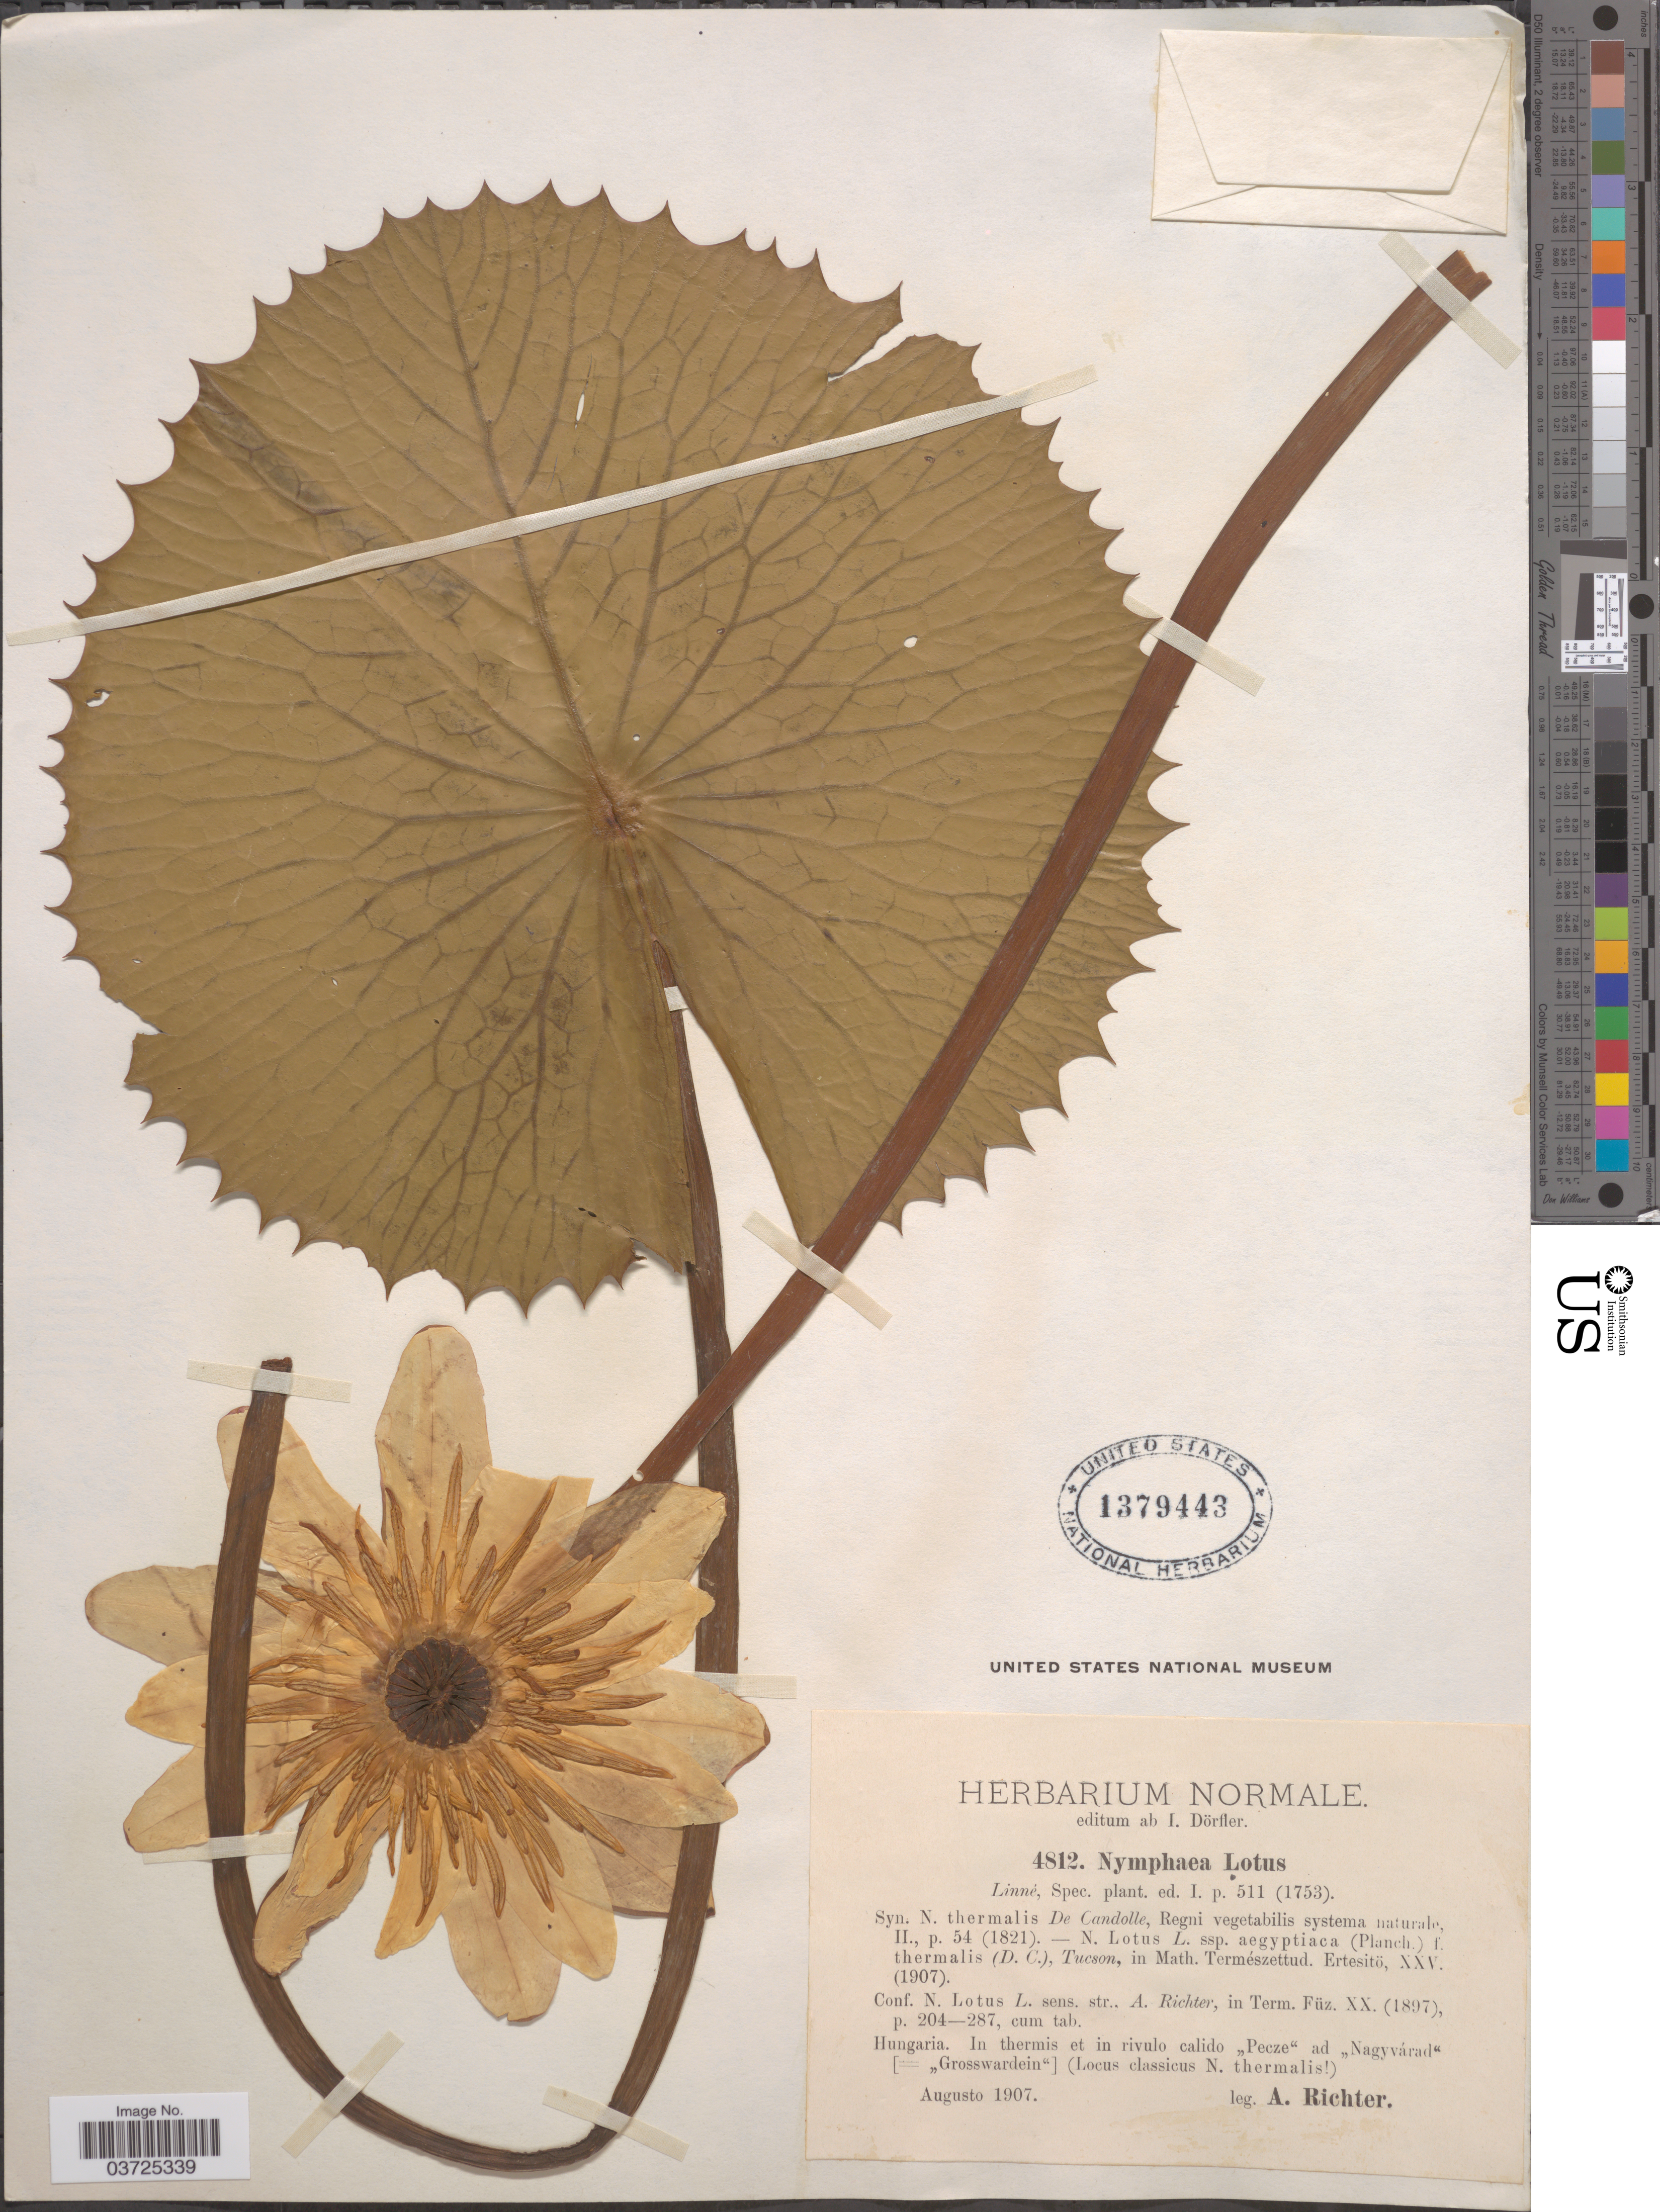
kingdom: Plantae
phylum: Tracheophyta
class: Magnoliopsida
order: Nymphaeales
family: Nymphaeaceae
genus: Nymphaea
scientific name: Nymphaea lotus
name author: L.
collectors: A. Richter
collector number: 4812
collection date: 1907-08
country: Hungary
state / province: Pécs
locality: In thermis et in rivulo calido "Pecze" ad "Nagyvárad" [ = "Grosswardein"] (Locus classicus N. thermalis[illegible text]).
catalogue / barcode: US 1379443